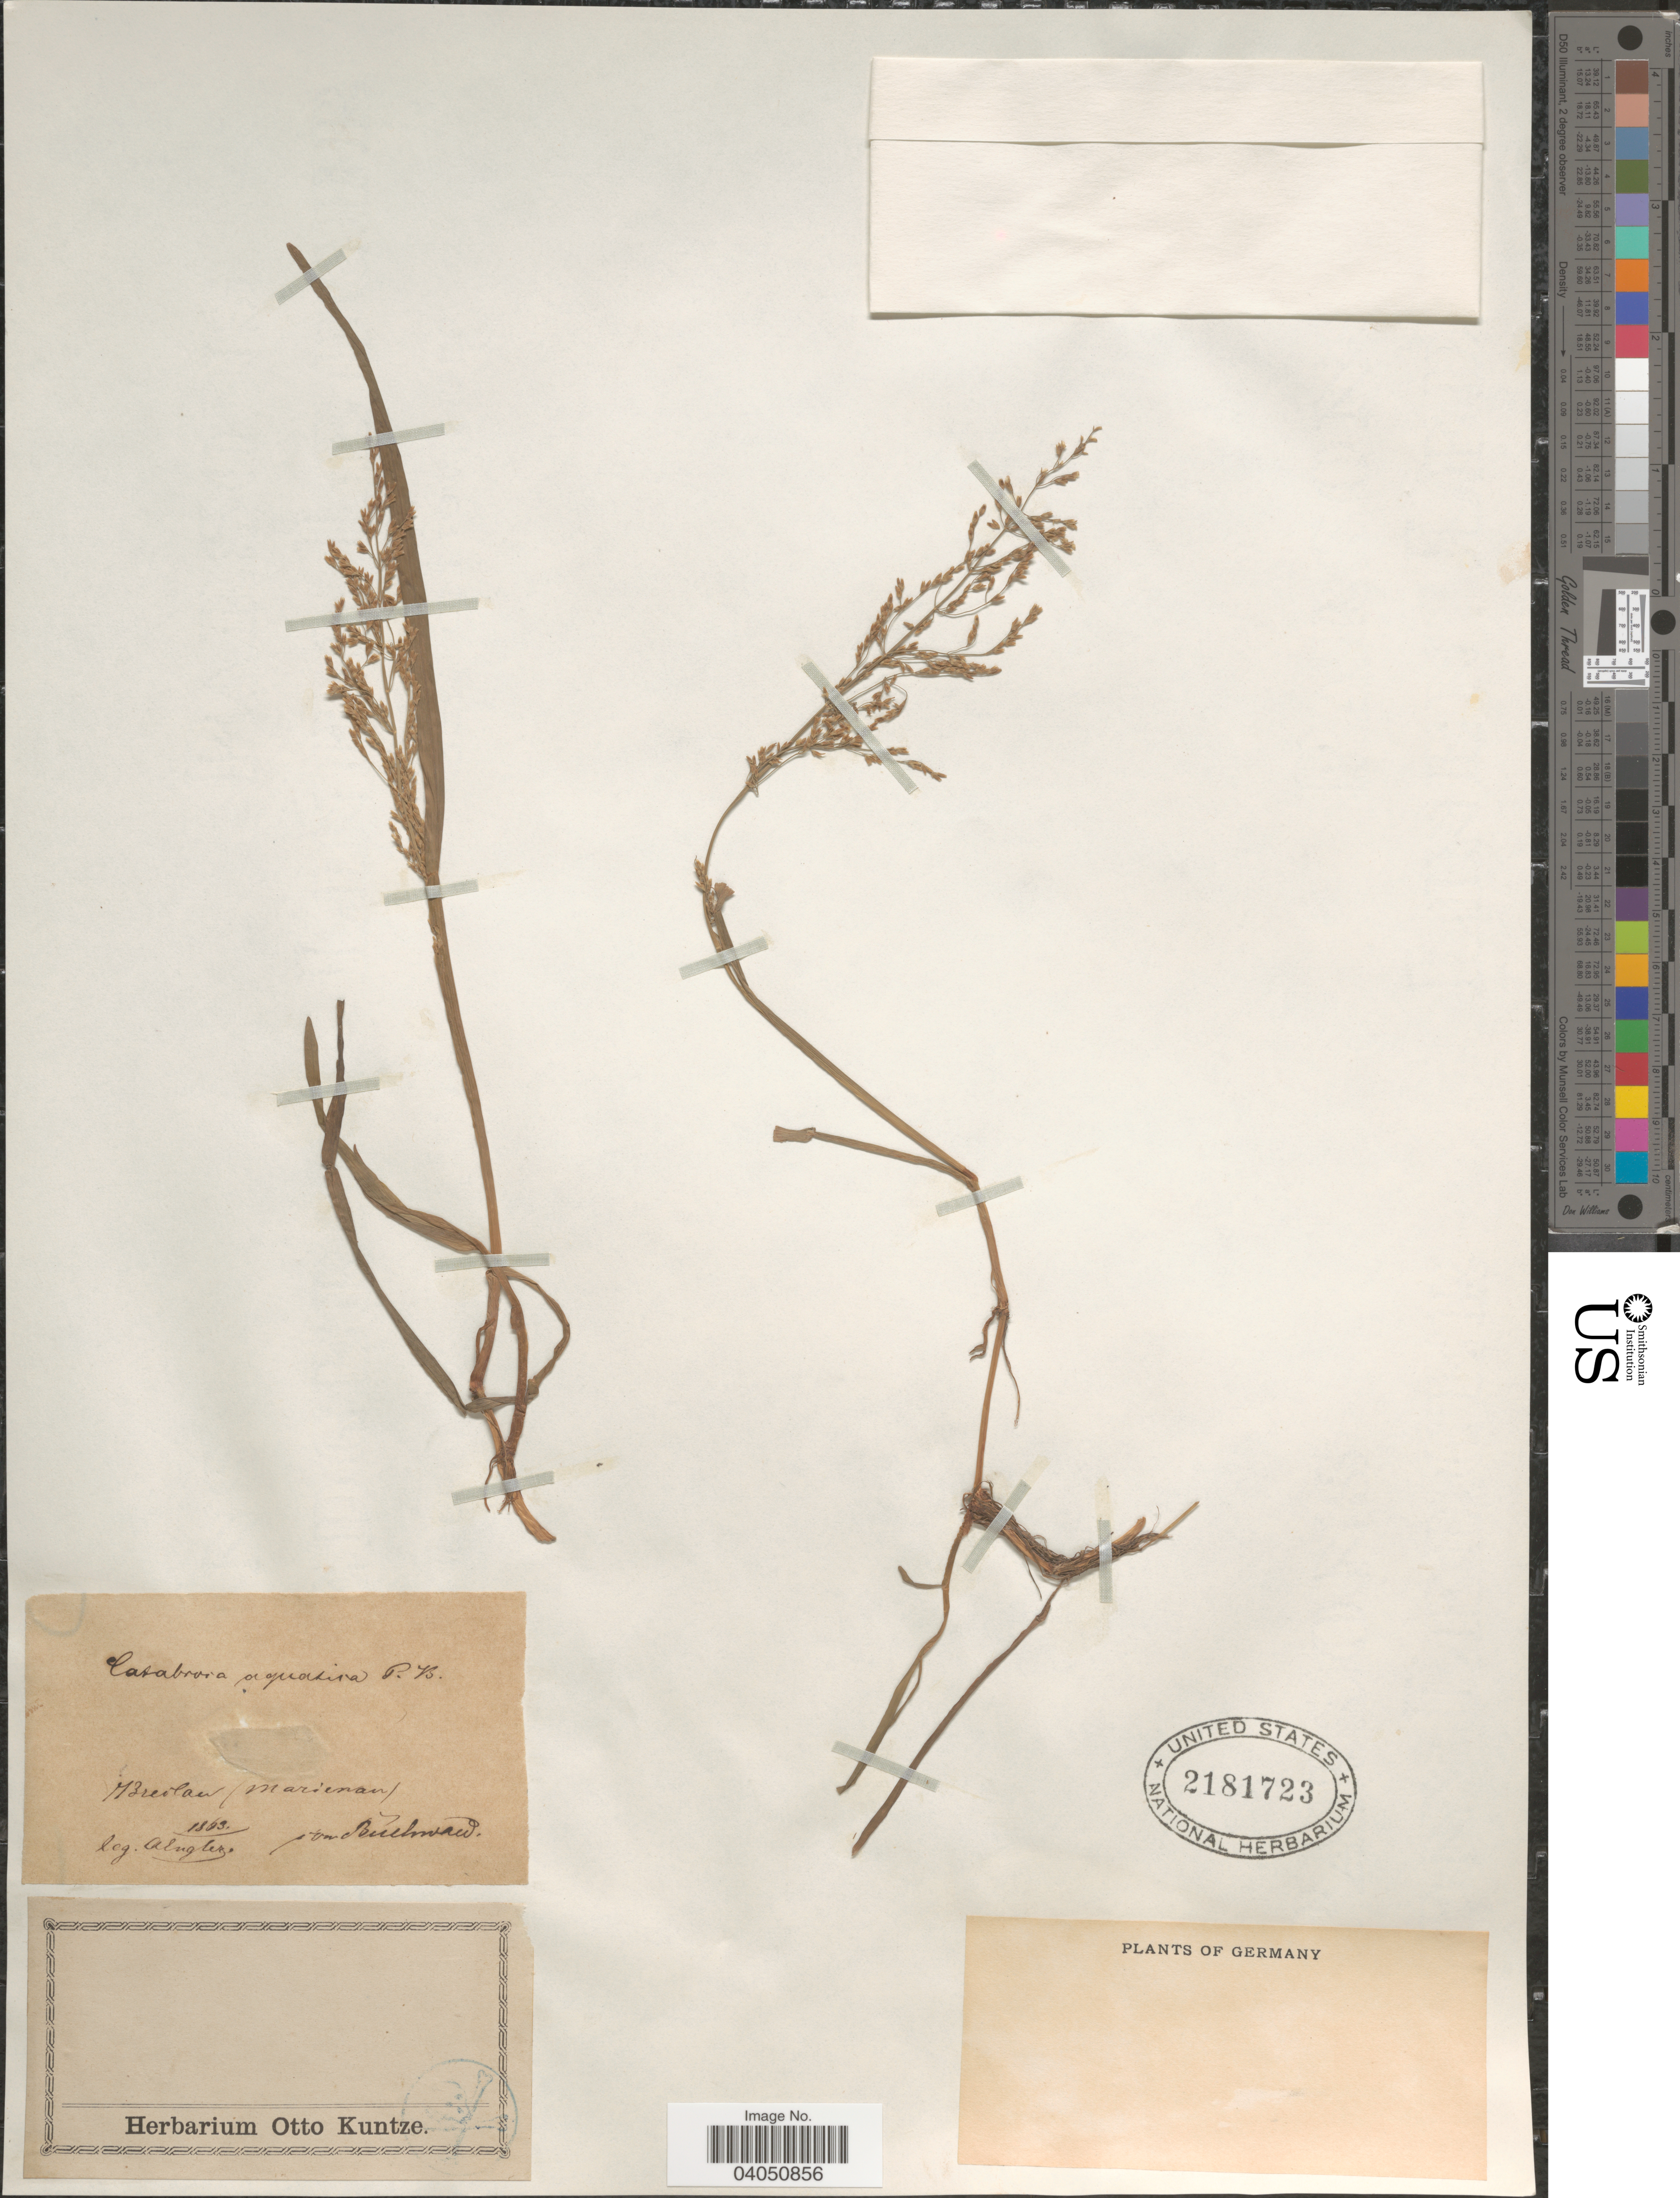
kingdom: Plantae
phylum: Tracheophyta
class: Liliopsida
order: Poales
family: Poaceae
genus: Catabrosa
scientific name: Catabrosa aquatica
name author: (L.) P. Beauv.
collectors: A. Engler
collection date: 1863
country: Germany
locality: Breslau (marieman).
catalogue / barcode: US 2181723